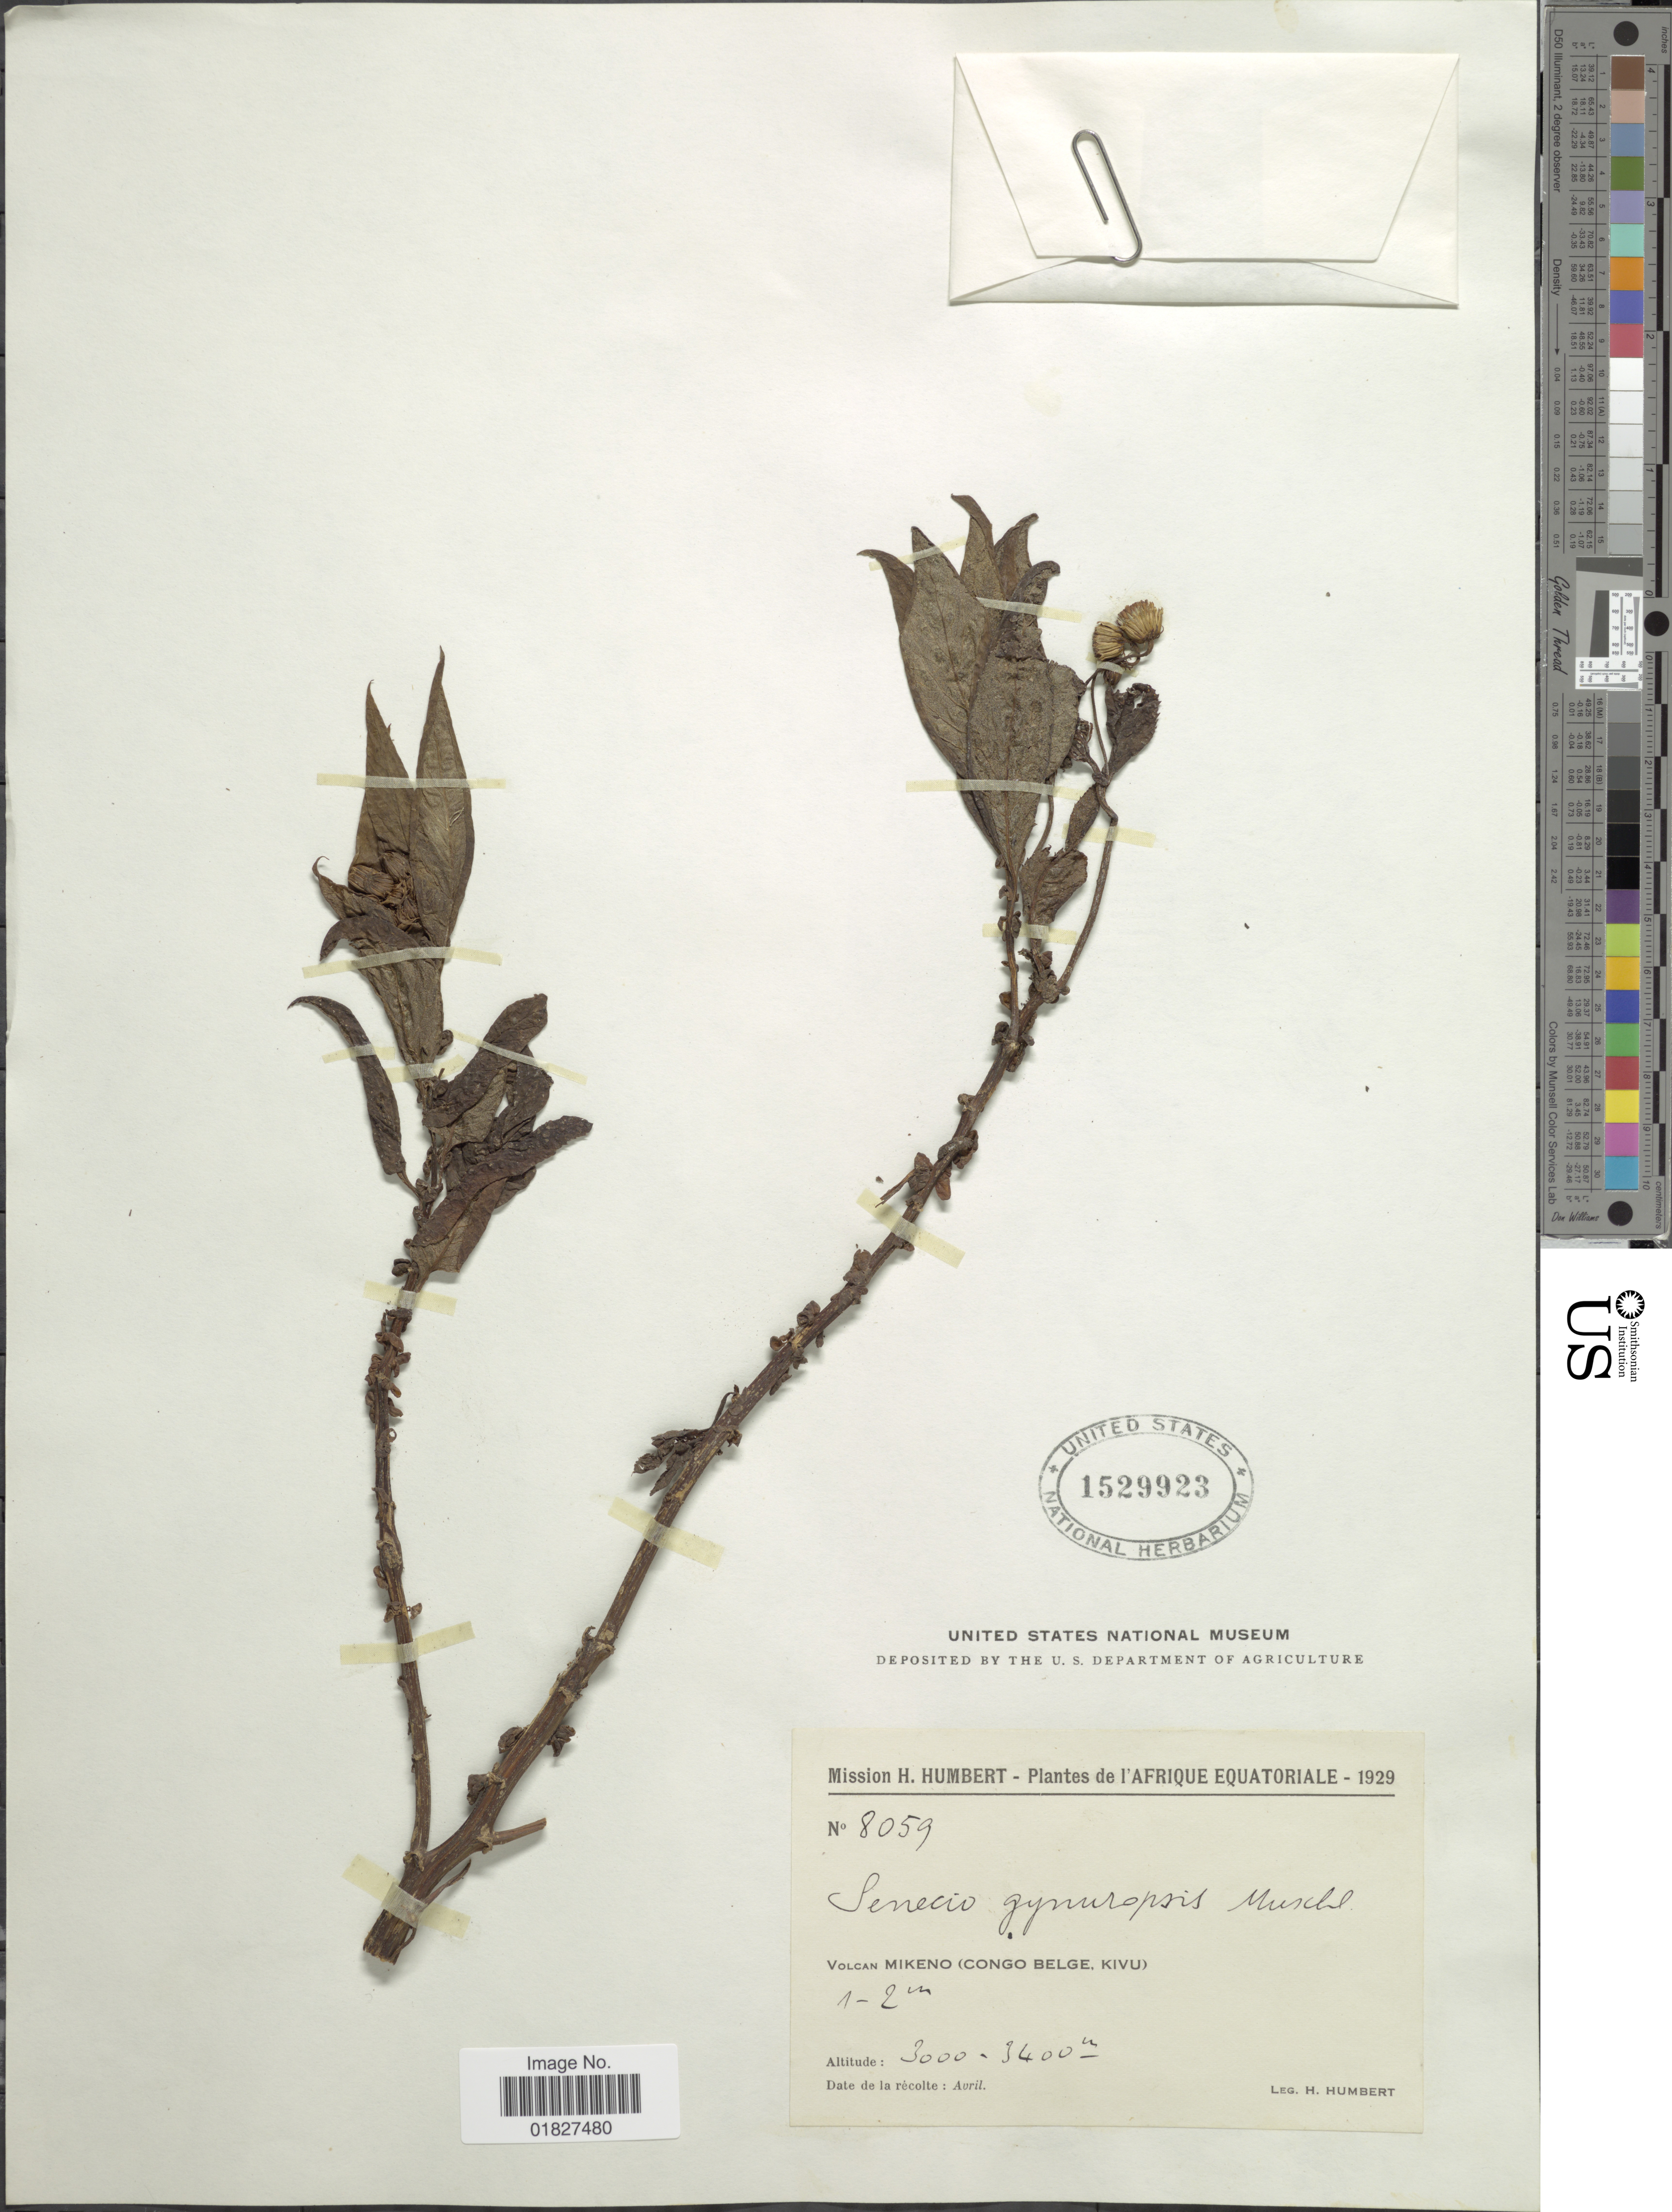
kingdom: Plantae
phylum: Tracheophyta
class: Magnoliopsida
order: Asterales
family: Asteraceae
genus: Crassocephalum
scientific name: Crassocephalum ducis-aprutii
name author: (Chiov.) S. Moore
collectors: H. Humbert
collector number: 8059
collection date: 1929-04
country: Congo, Democratic Republic of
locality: Afrique Equatoriale, Volcan Mikeno (Congo Belge, Kivu)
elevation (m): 3000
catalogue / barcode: US 1529923